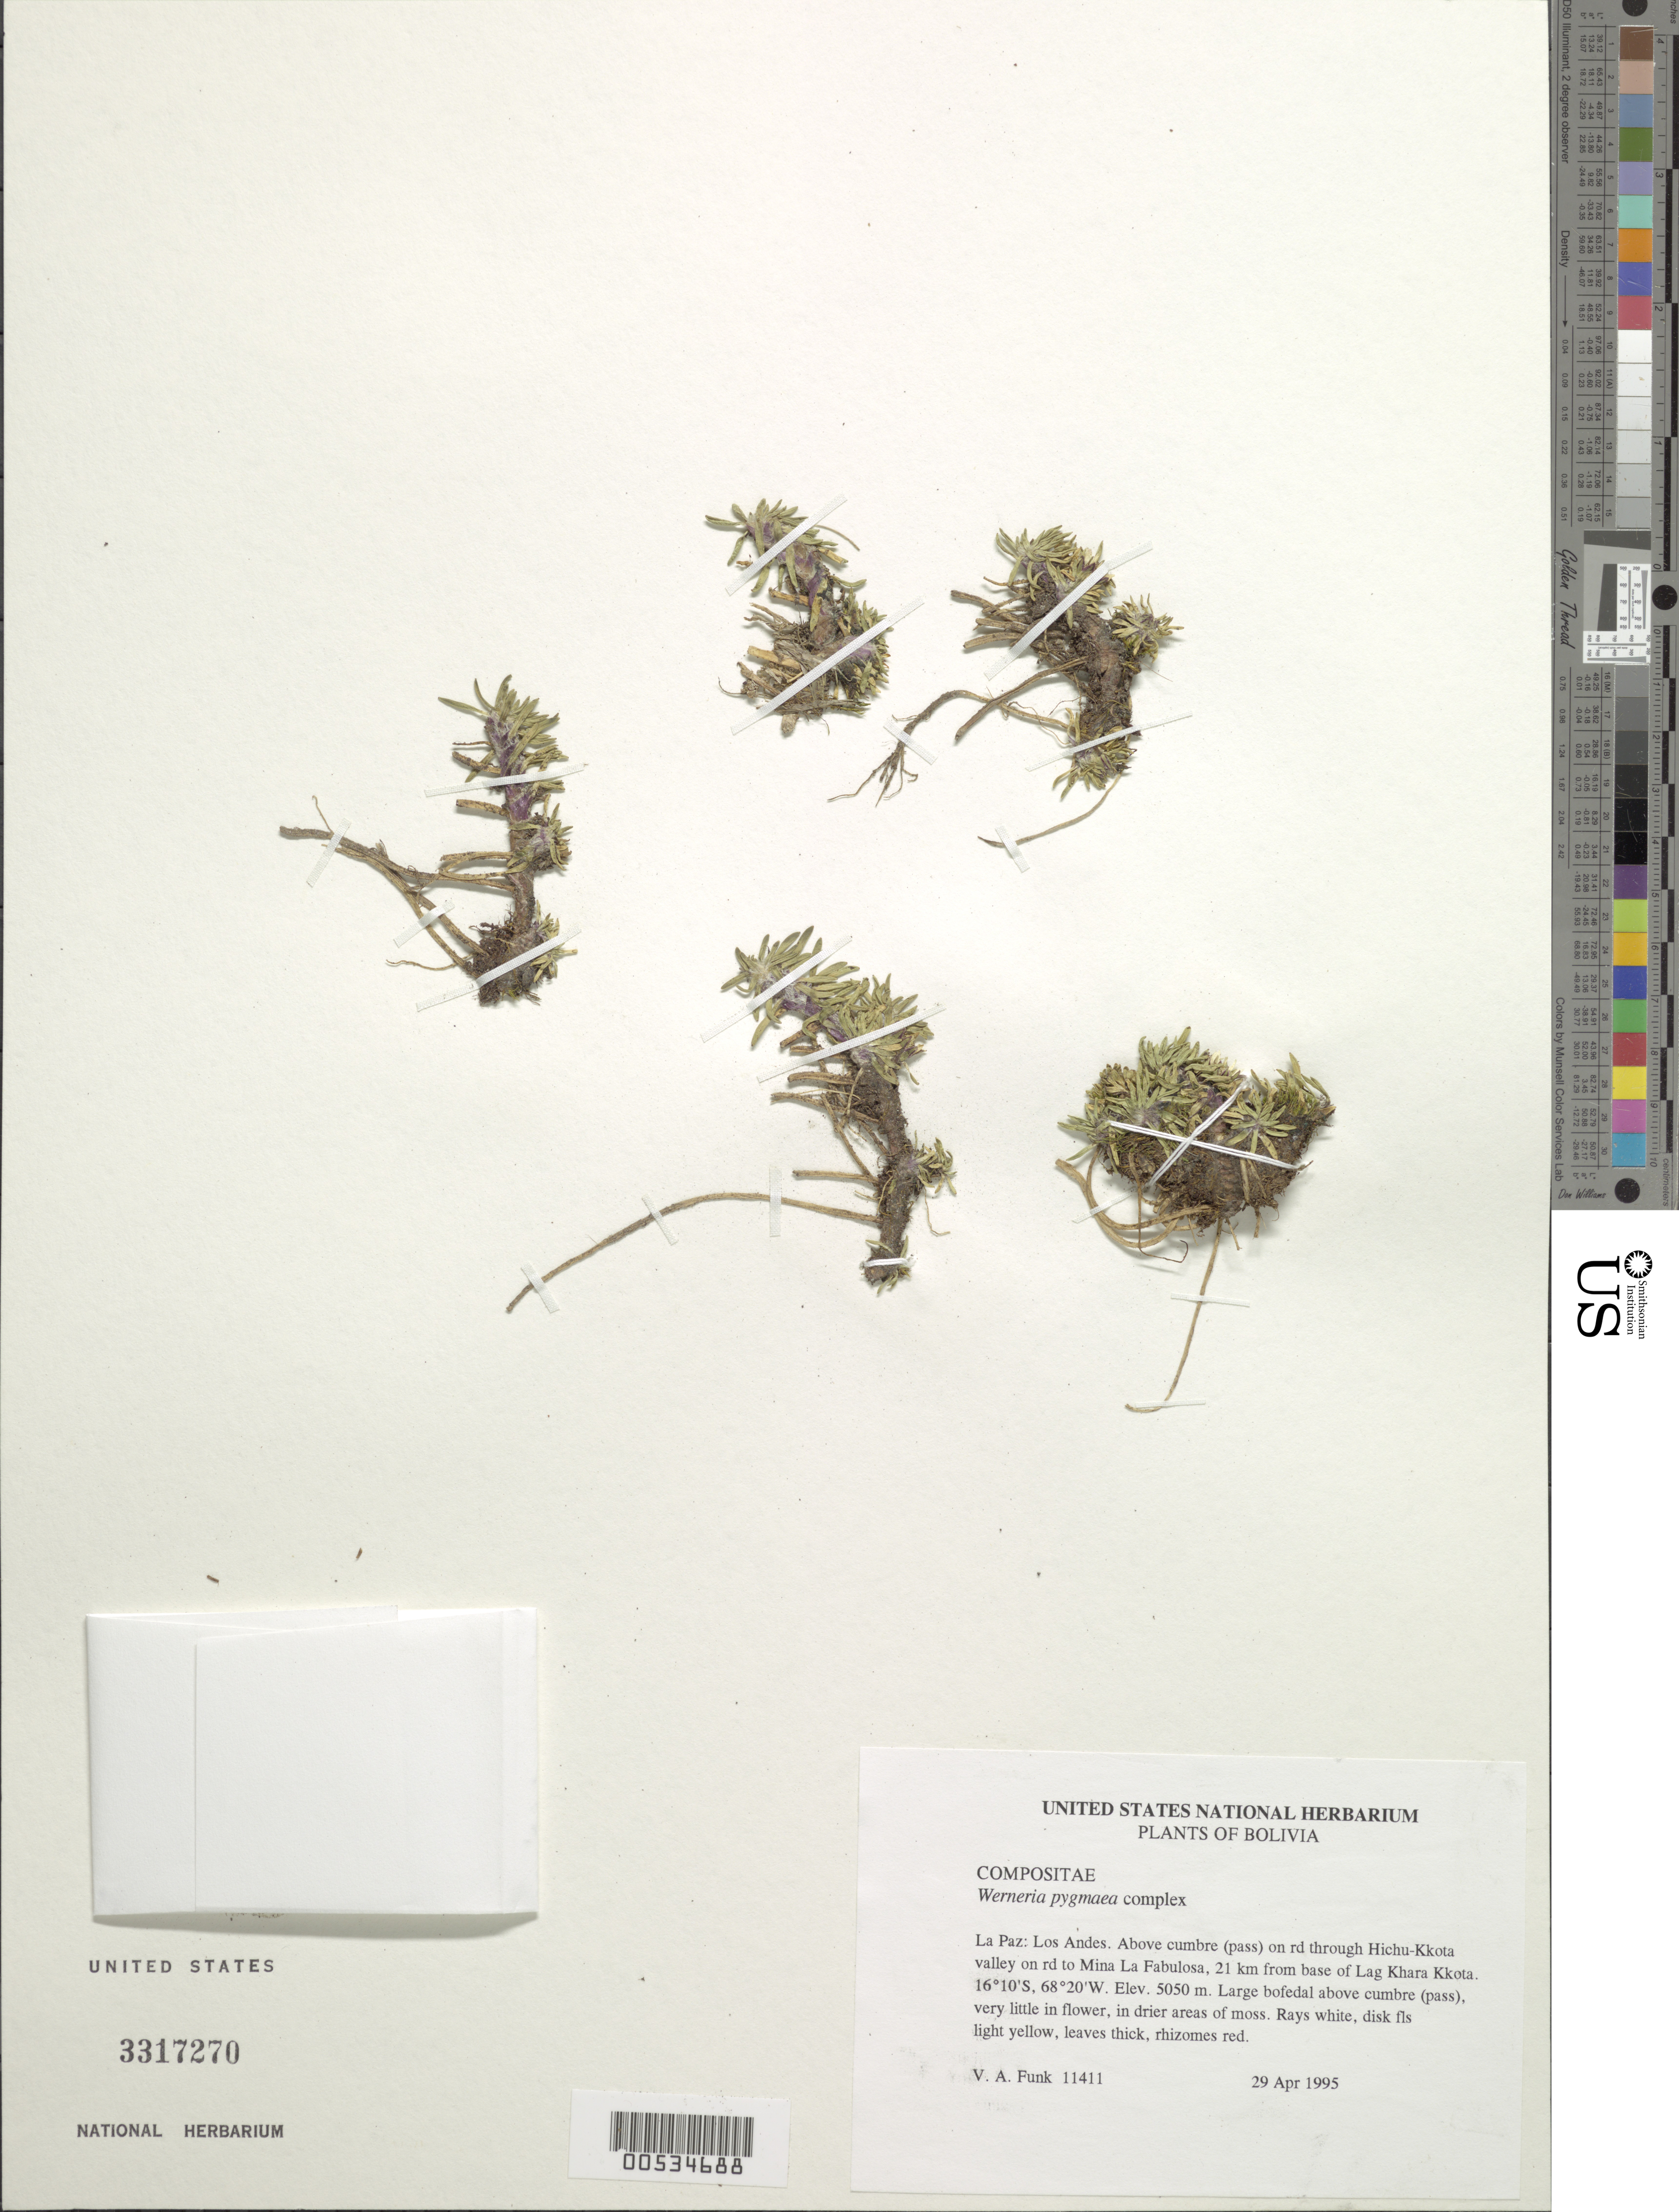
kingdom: Plantae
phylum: Tracheophyta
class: Magnoliopsida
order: Asterales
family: Asteraceae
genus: Werneria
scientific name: Werneria pygmaea complex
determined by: Calvo, Joel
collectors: V. Funk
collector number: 11411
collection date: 1995-04-29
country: Bolivia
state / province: La Paz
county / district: Los Andes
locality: Hichu-Kkota valley, above cumbre (pass) on rd through Hichu-Kkota valley on rd to Mina La Fabulosa, 21 km from base of Lgn Khara Kkota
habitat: Large bofedal above cumbre (pass)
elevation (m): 5050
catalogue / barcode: US 3317270